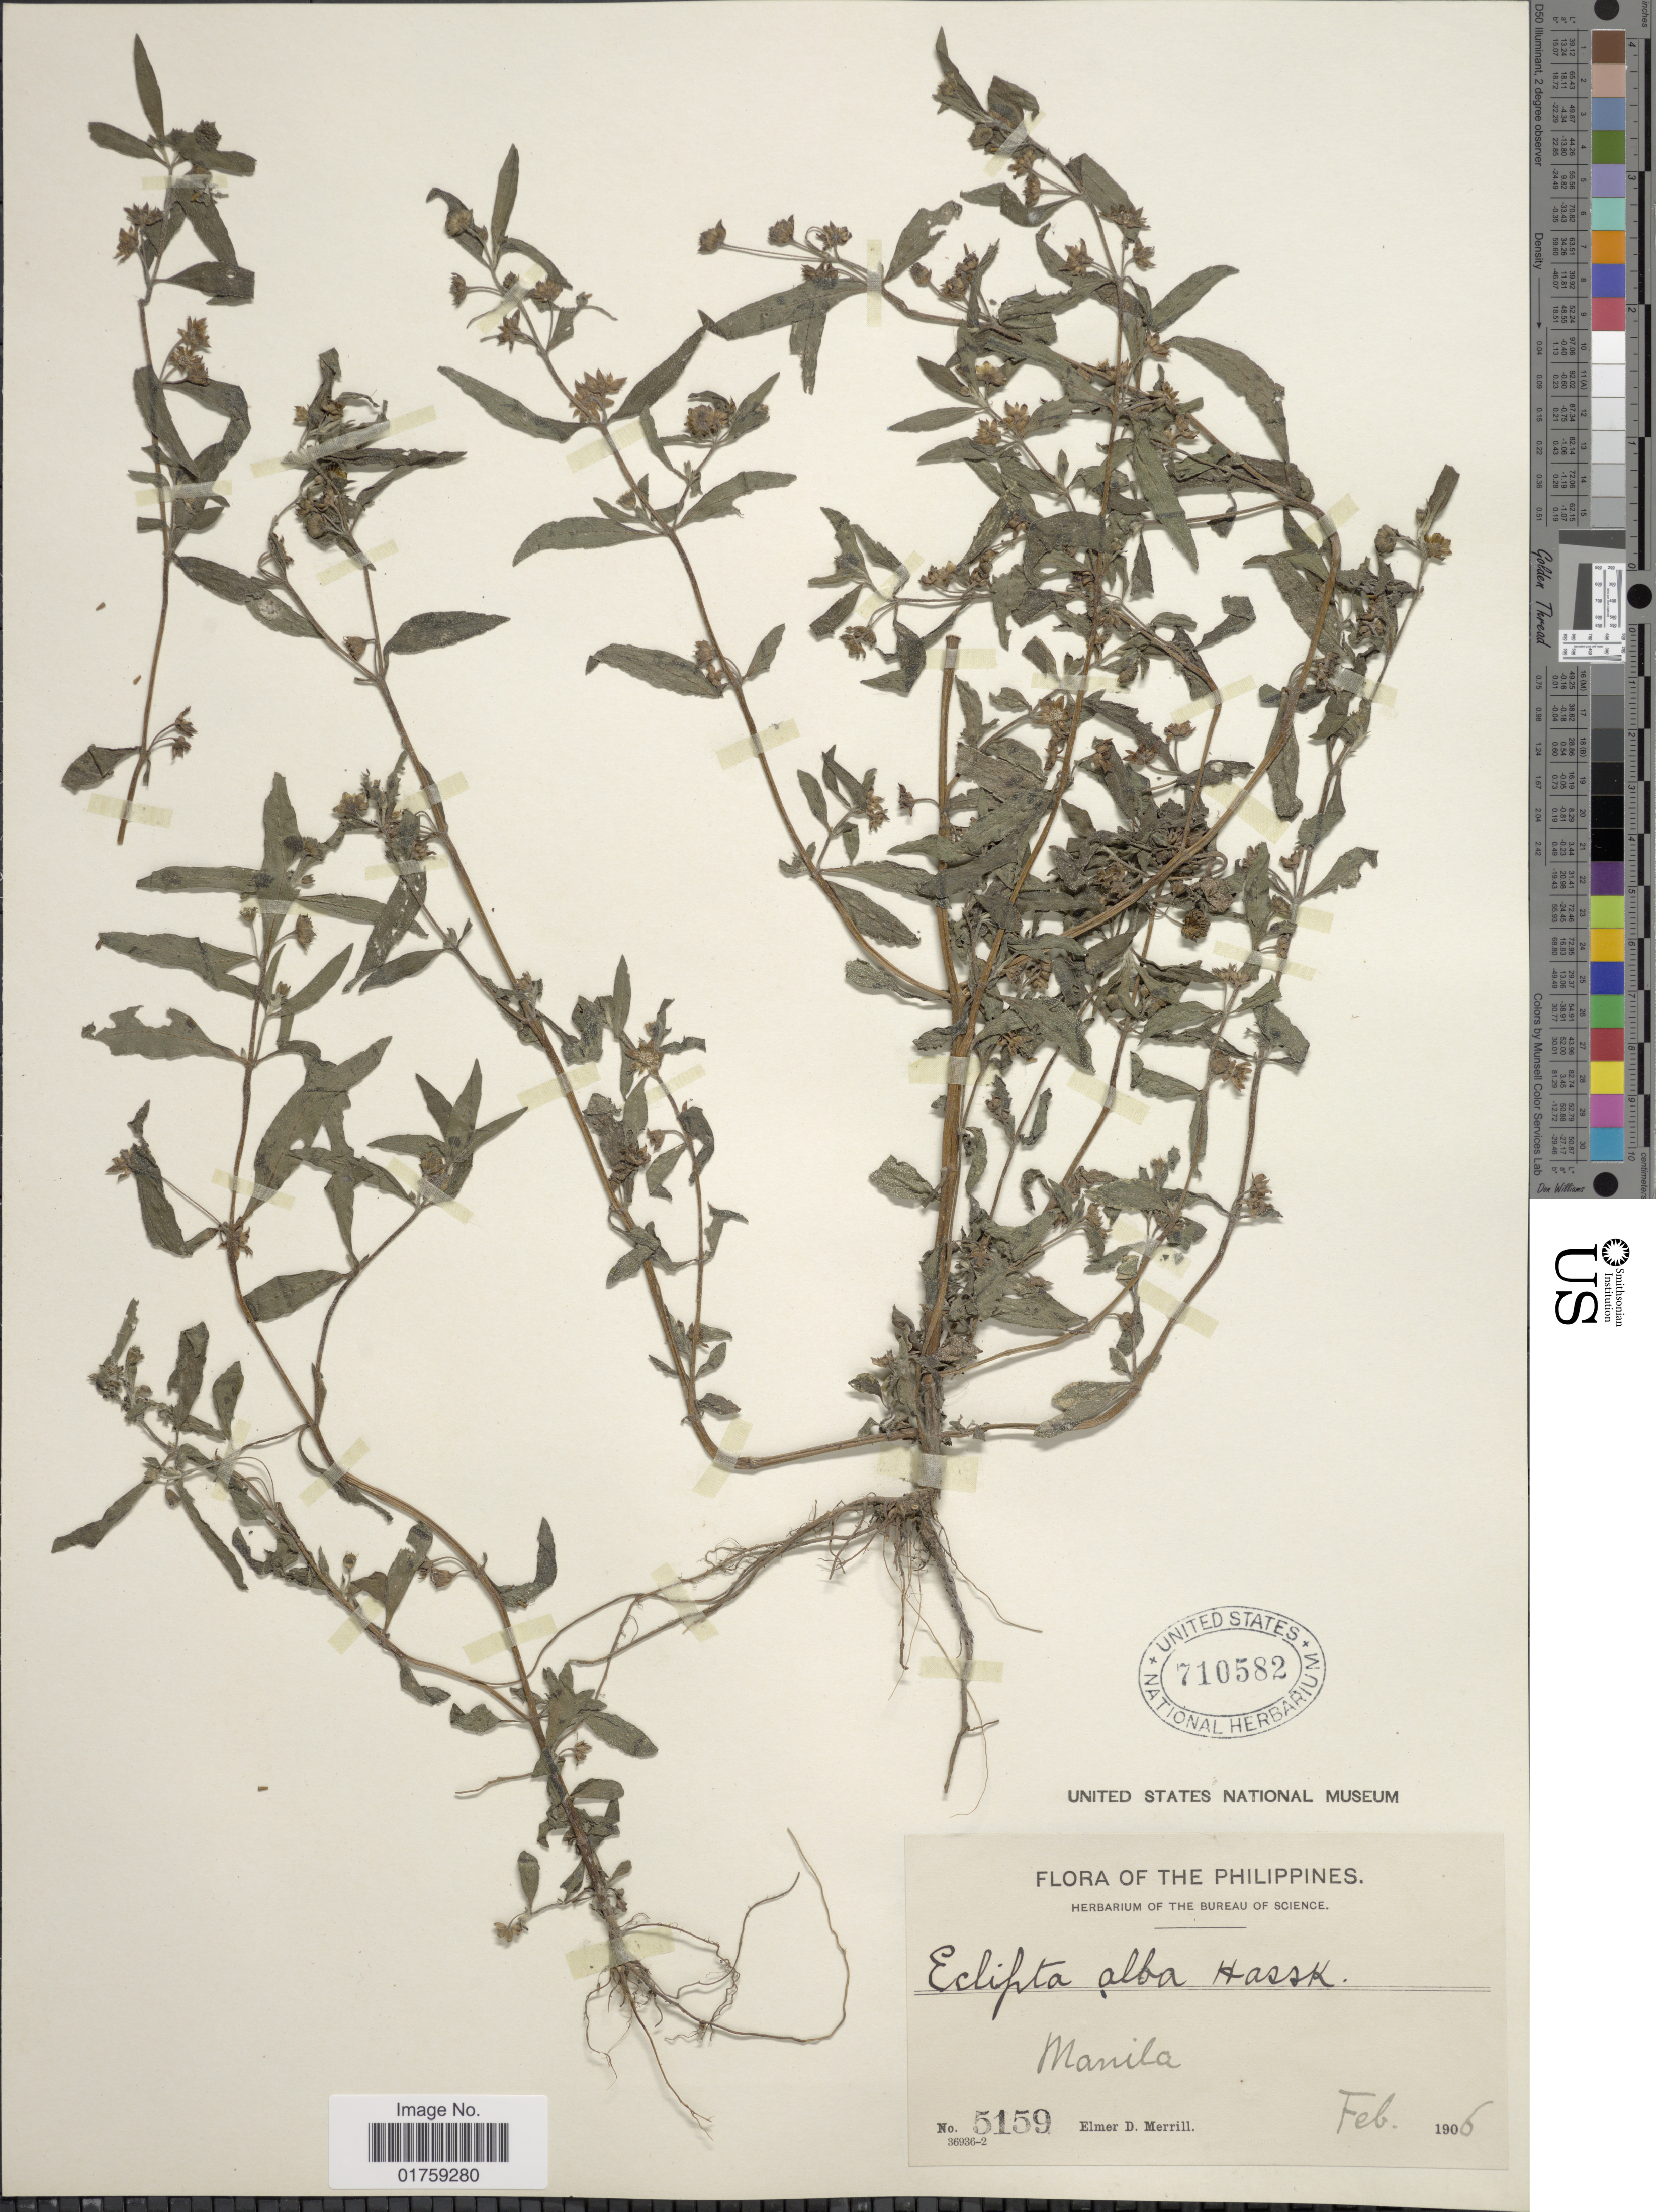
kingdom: Plantae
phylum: Tracheophyta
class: Magnoliopsida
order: Asterales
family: Asteraceae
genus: Eclipta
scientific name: Eclipta alba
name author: (L.) Hassk.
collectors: E. D. Merrill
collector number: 5159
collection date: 1906-02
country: Philippines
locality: The Philippines. Manila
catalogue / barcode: US 710582